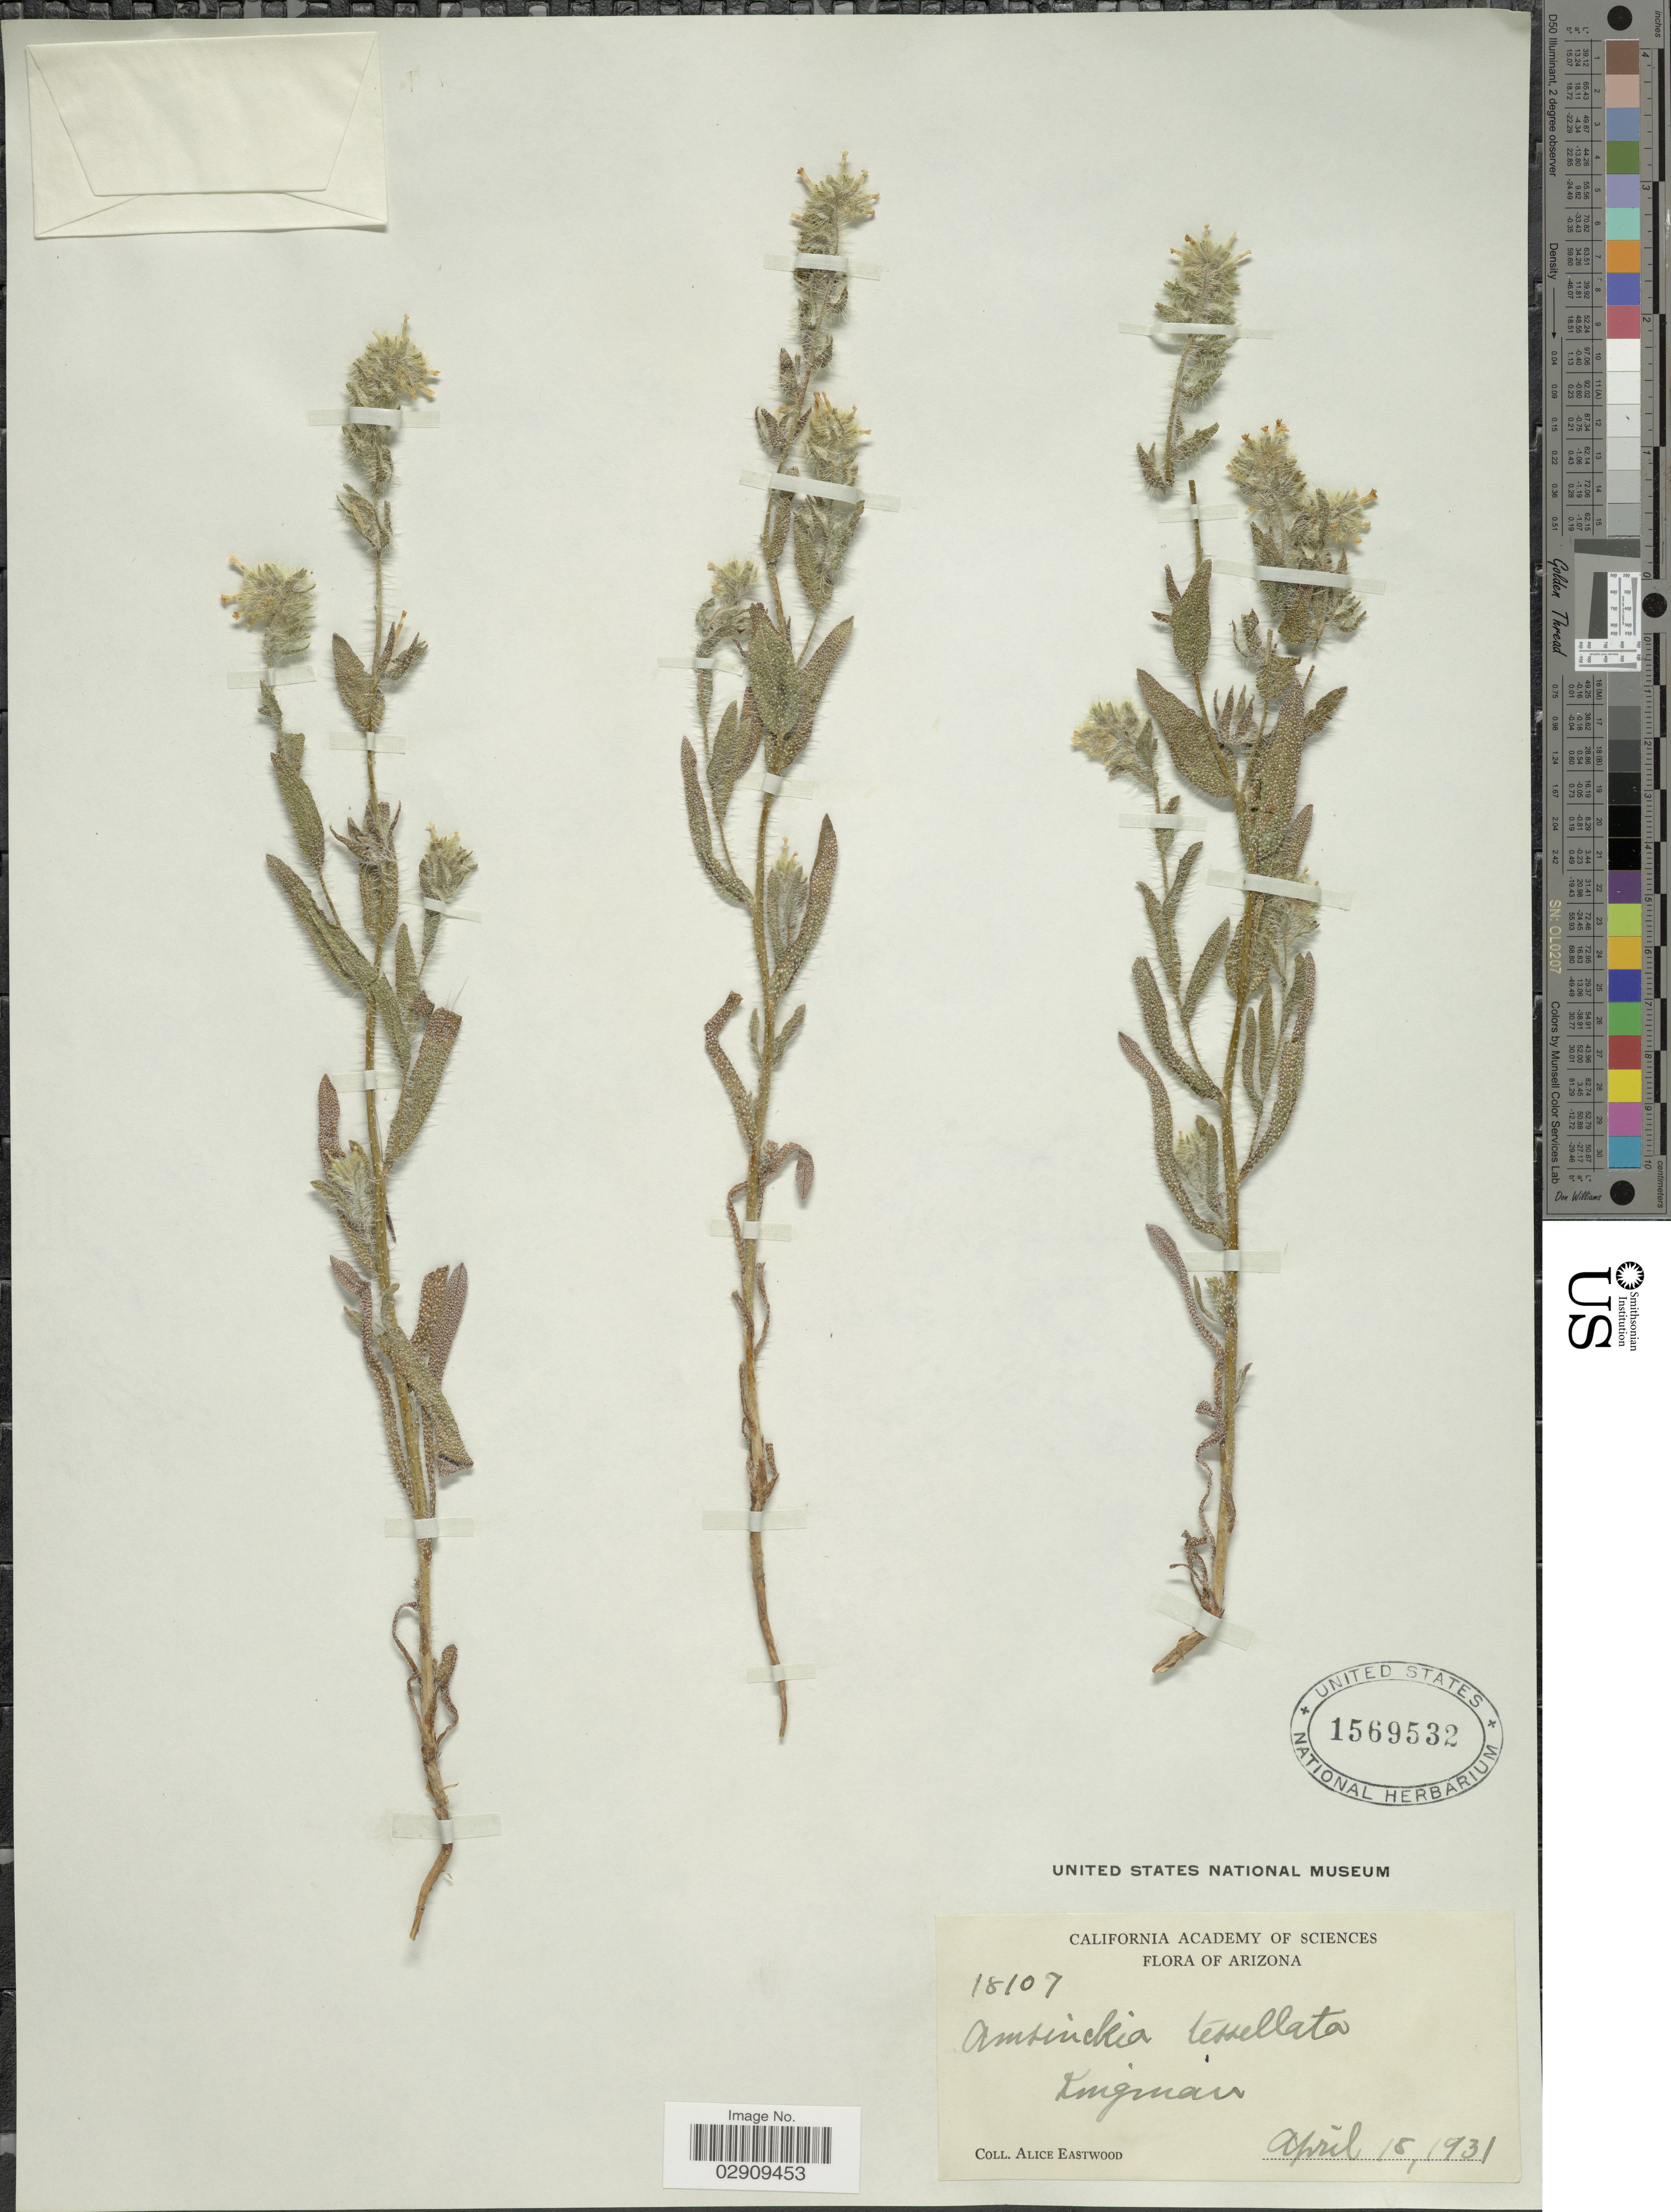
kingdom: Plantae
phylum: Tracheophyta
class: Magnoliopsida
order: Boraginales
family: Boraginaceae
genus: Amsinckia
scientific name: Amsinckia tessellata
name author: A. Gray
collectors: A. Eastwood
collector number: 18107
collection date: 1931-04-15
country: United States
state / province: Arizona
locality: Kingman.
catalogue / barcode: US 1569532